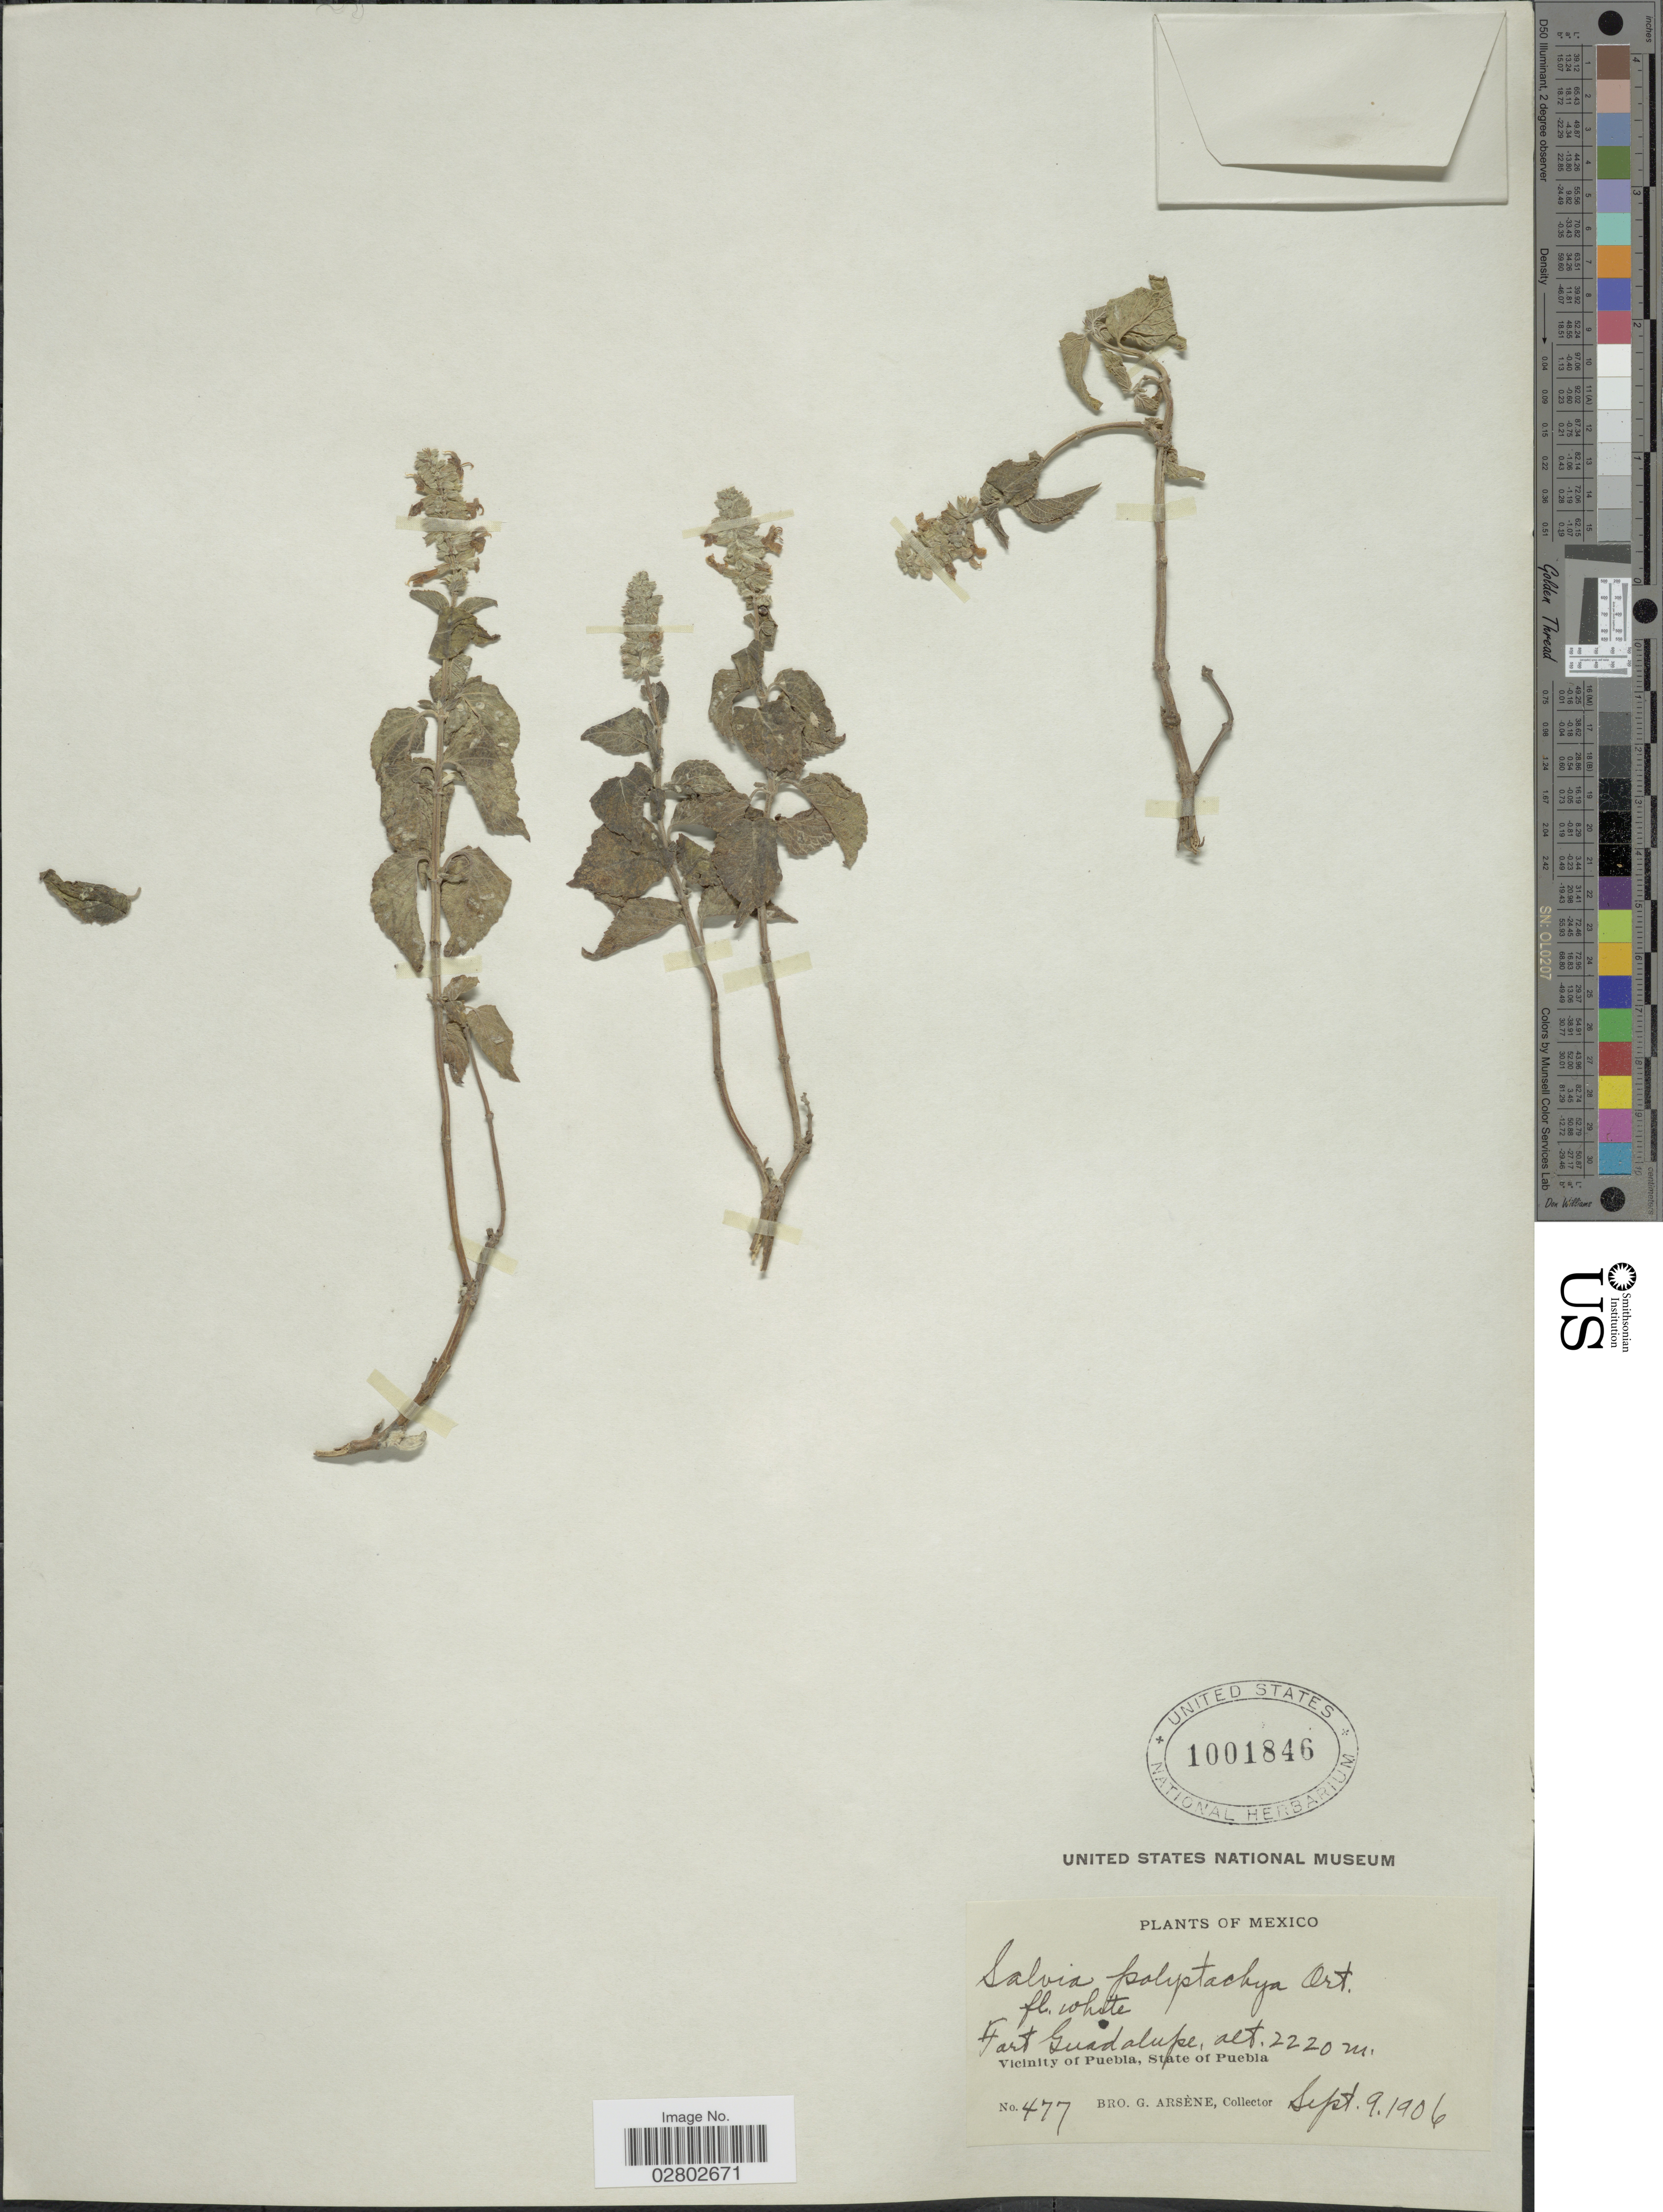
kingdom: Plantae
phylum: Tracheophyta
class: Magnoliopsida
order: Lamiales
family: Lamiaceae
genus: Salvia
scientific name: Salvia polystachya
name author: Cav.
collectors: Bro. G. Arsène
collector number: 477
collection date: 1906-09-09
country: Mexico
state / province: Puebla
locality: Fort Guadalupe, Vicinity of Puebla.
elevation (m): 2220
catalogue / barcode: US 1001846